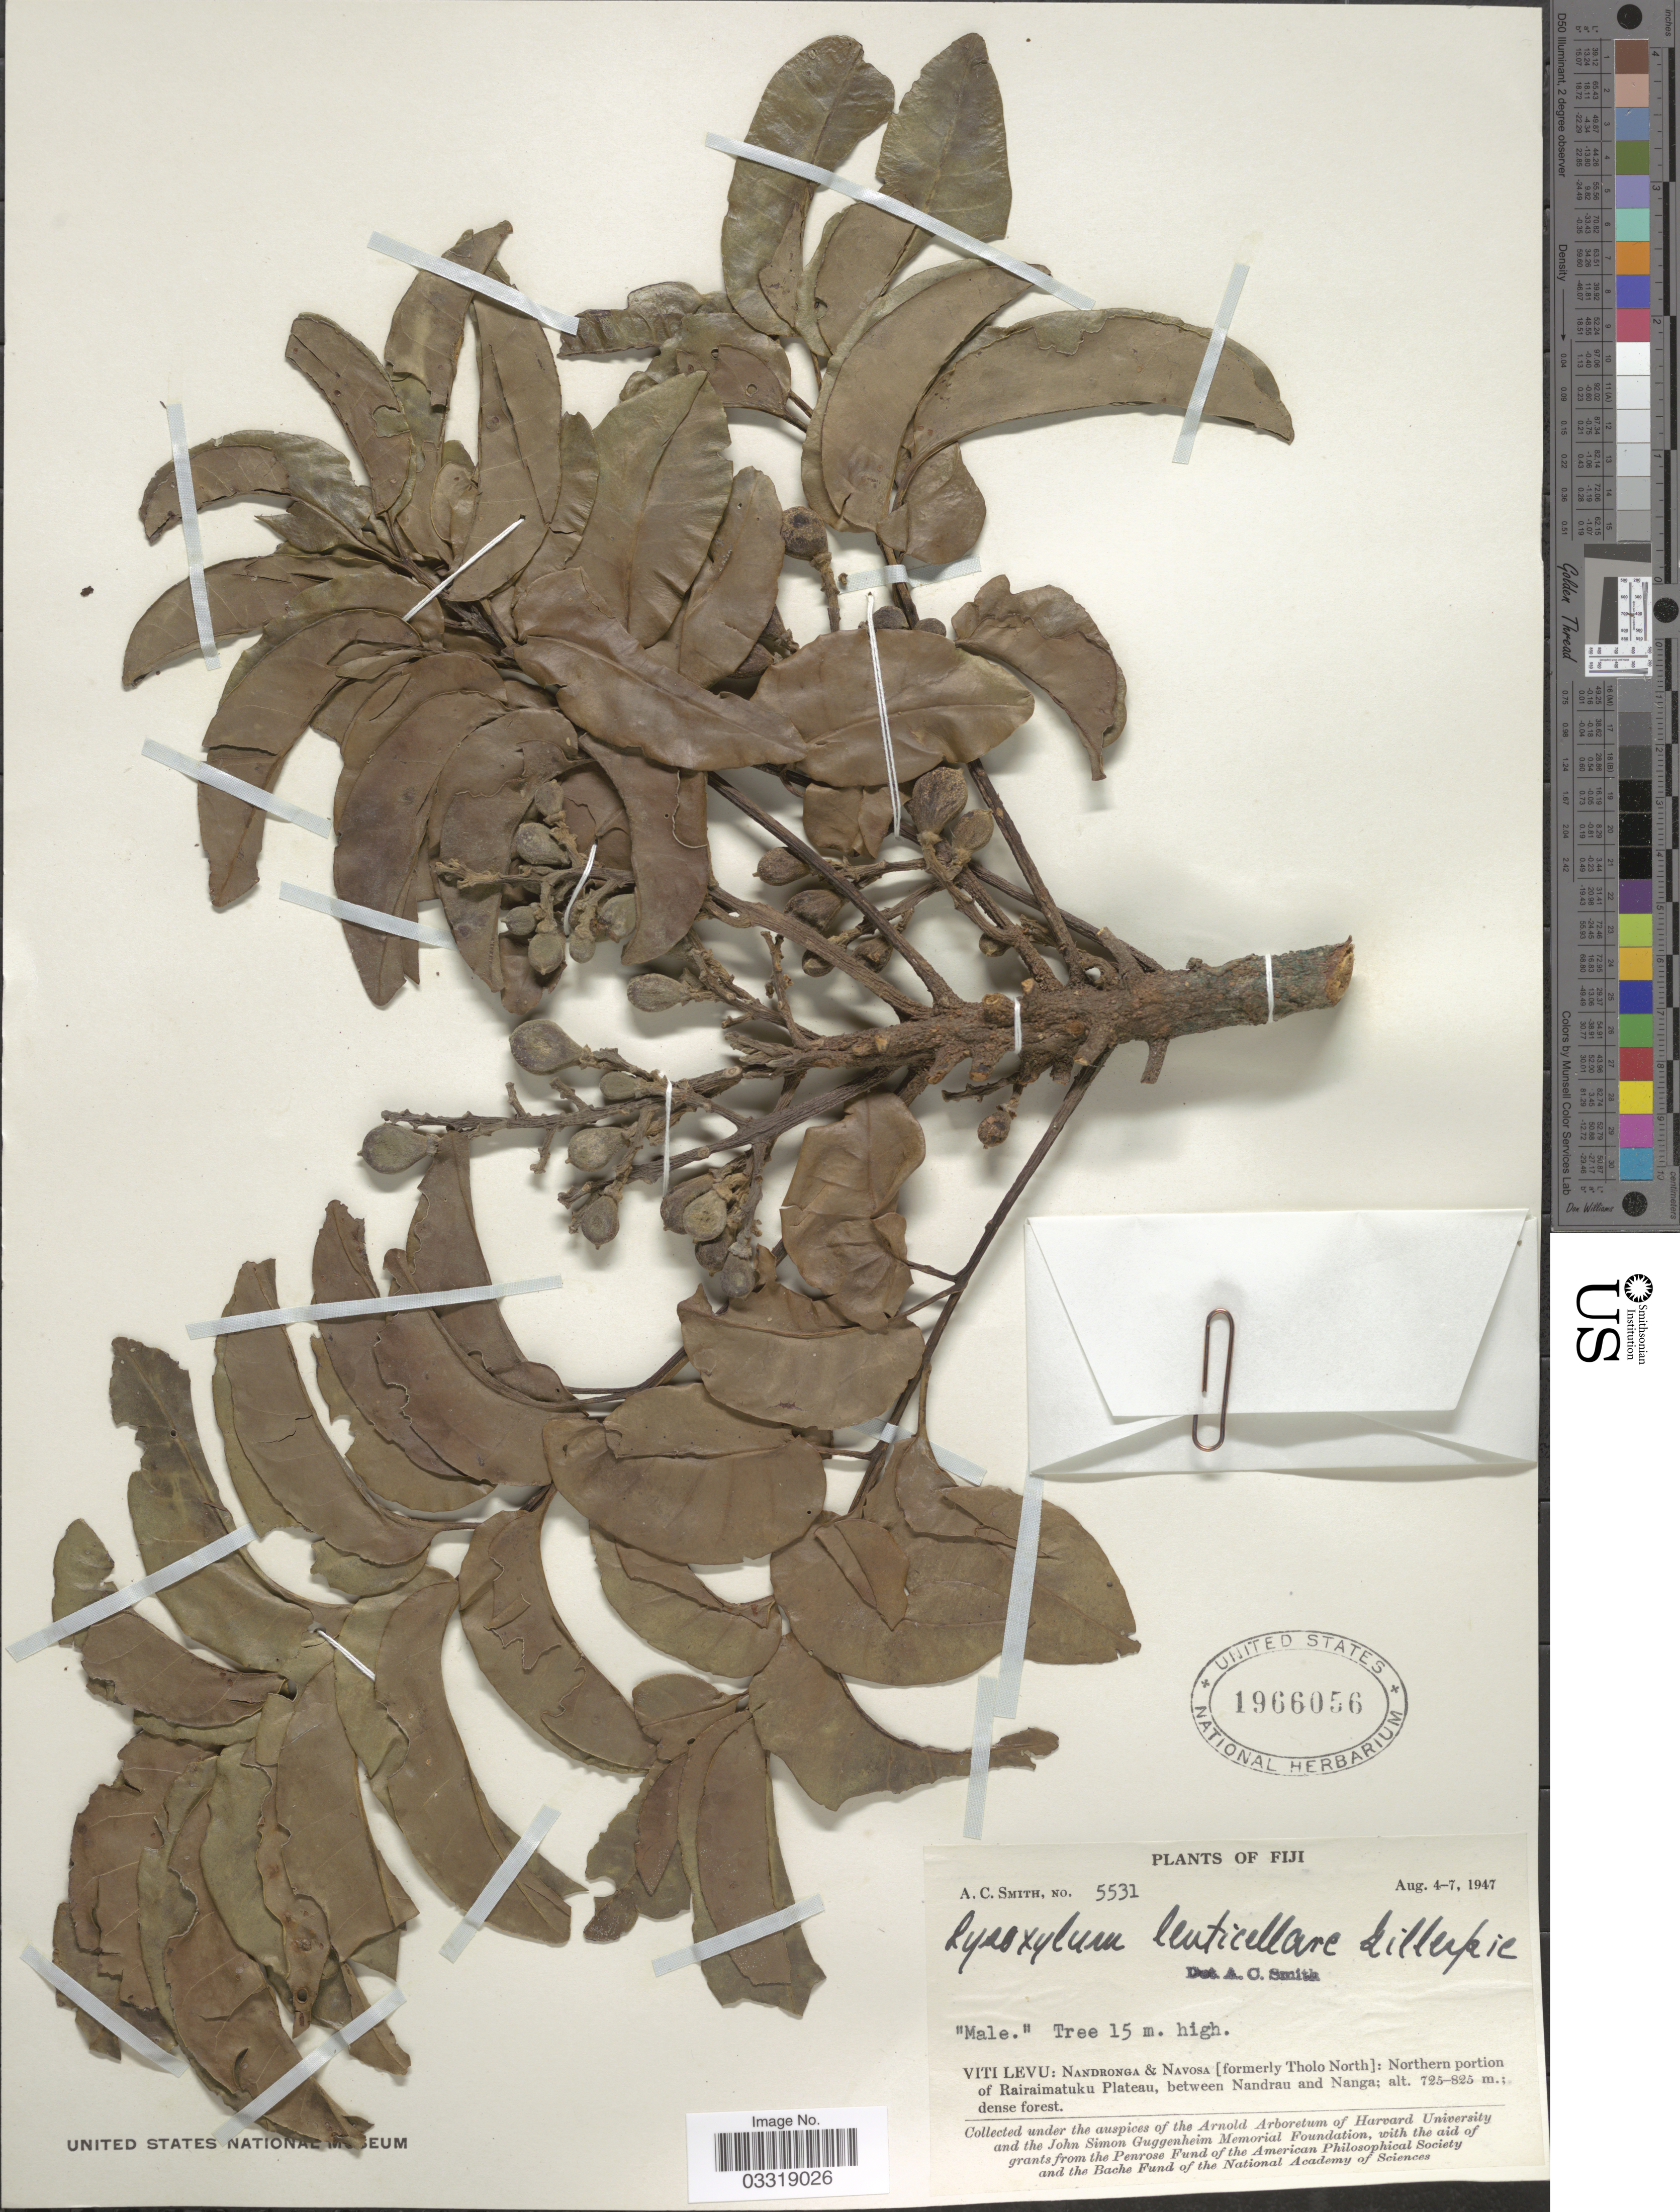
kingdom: Plantae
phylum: Tracheophyta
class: Magnoliopsida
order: Sapindales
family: Meliaceae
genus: Didymocheton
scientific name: Didymocheton lenticellaris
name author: (Gillespie) Harms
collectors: A. C. Smith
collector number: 5531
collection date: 1947-08-04/1947-08-07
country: Fiji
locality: Viti Levu: Nandronga & Navosa [formerly Tholo North]: Northern portion of Rairaimatuku Plateau, between Nandrau and Nanga.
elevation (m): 725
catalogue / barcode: US 1966056